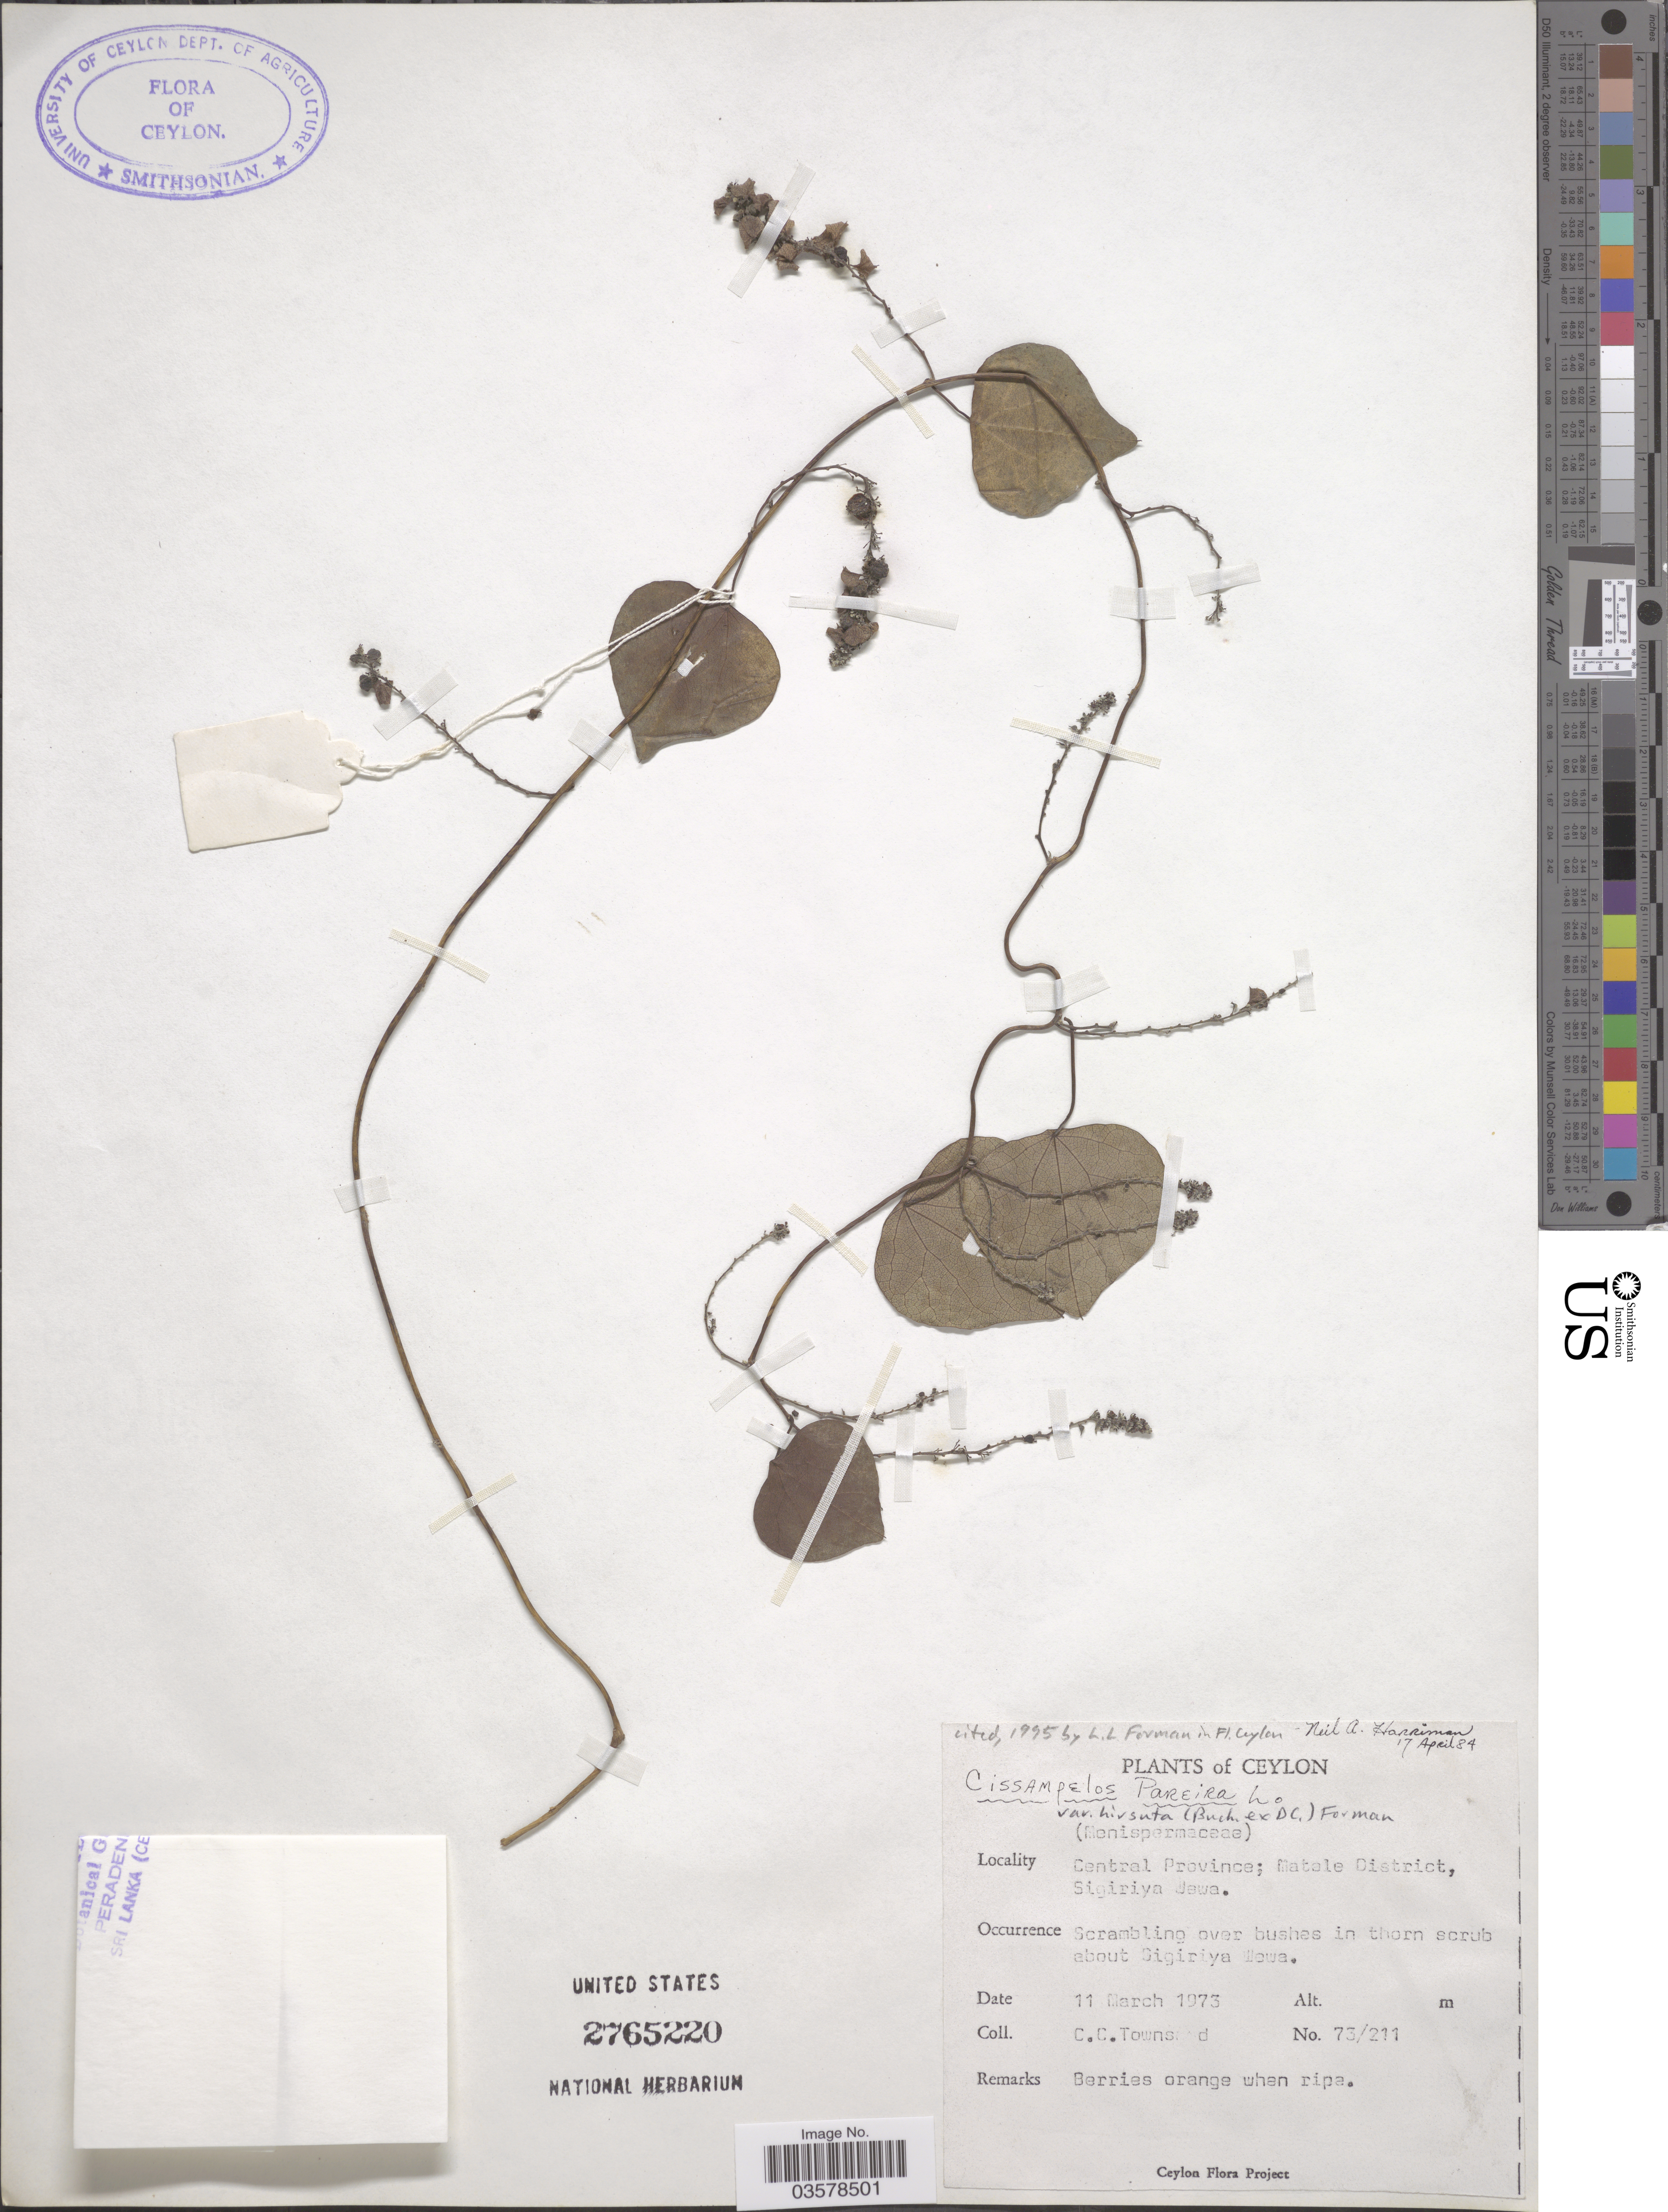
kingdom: Plantae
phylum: Tracheophyta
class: Magnoliopsida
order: Ranunculales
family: Menispermaceae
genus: Cissampelos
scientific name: Cissampelos pareira var. hirsuta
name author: (Buch.-Ham. ex DC.) Forman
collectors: C. C. Townsend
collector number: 73/211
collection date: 1973-03-11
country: Sri Lanka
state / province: Central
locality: Ceylon. Matale District, Sigiriya Jawa. Scrambling over bushes in thorn scrub about Sigiriya Wewa [interpreted].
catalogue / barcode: US 2765220